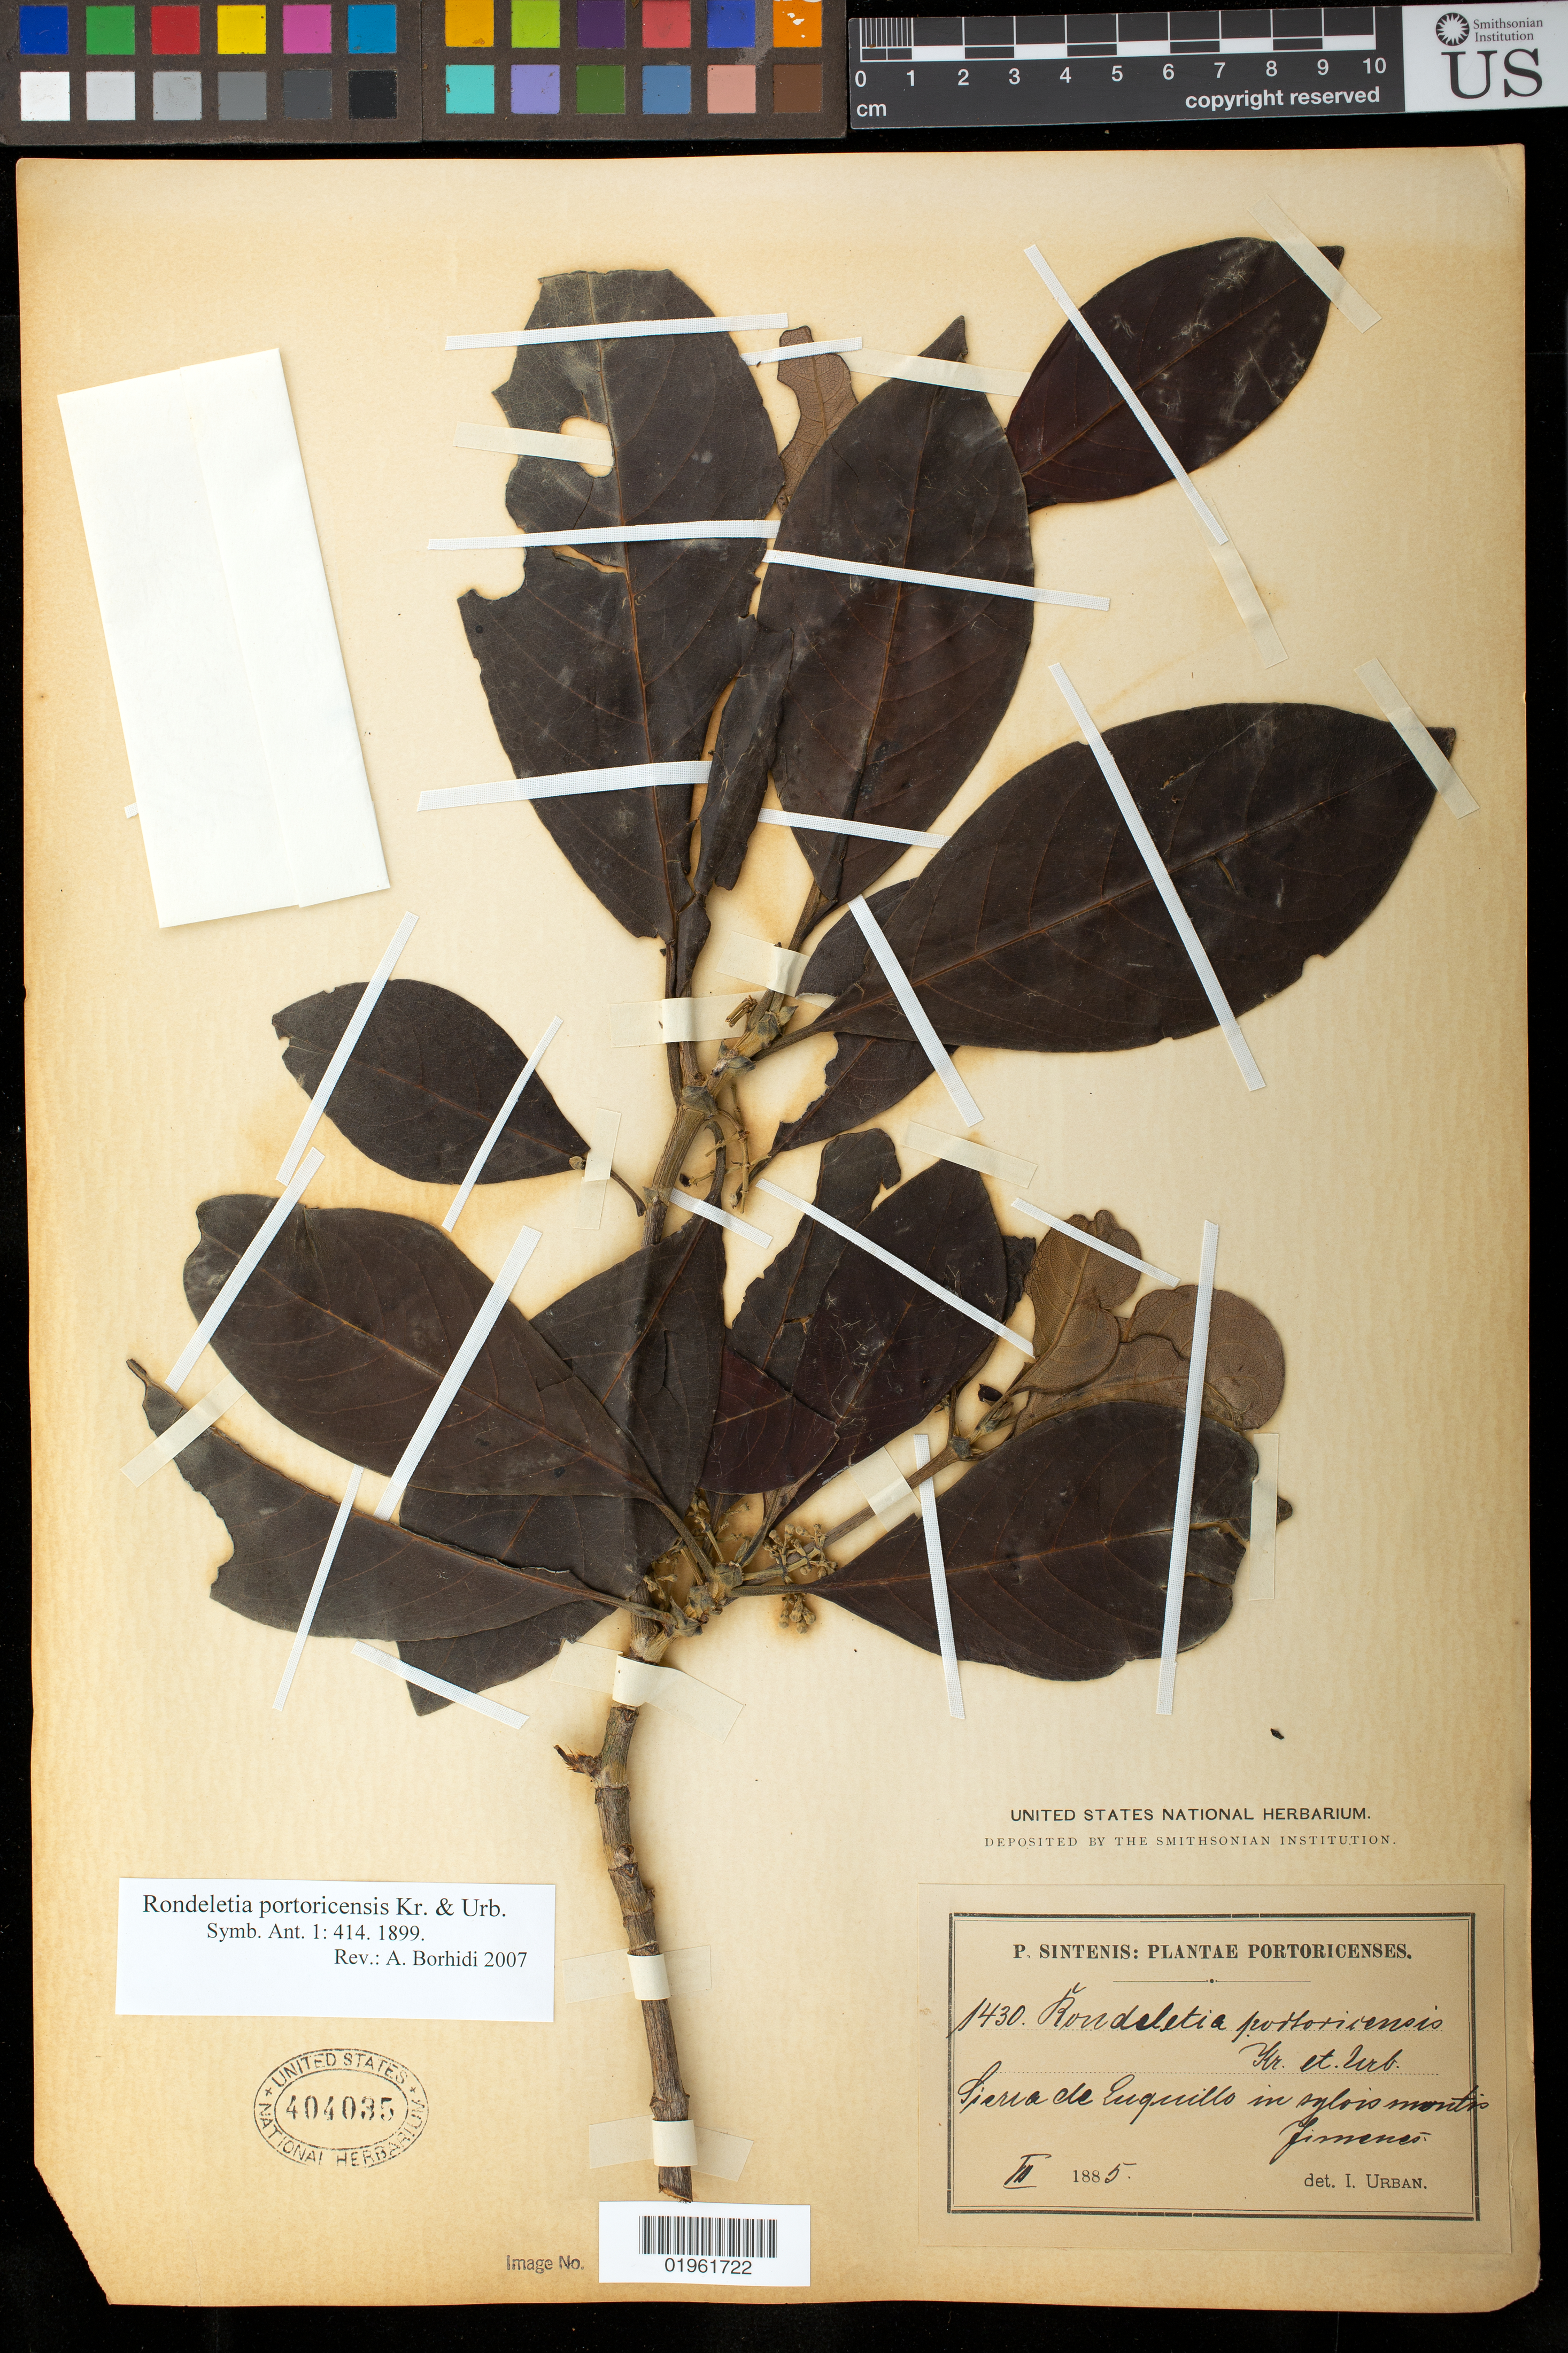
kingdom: Plantae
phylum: Tracheophyta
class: Magnoliopsida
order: Gentianales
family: Rubiaceae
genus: Rondeletia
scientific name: Rondeletia portoricensis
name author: Krug & Urb.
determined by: Borhidi, Attila L.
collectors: I. Urban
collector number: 1430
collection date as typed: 26 Jun 1885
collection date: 1885-06-26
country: Puerto Rico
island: Greater Antilles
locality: Sierra de Luquillo.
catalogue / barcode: US 404035